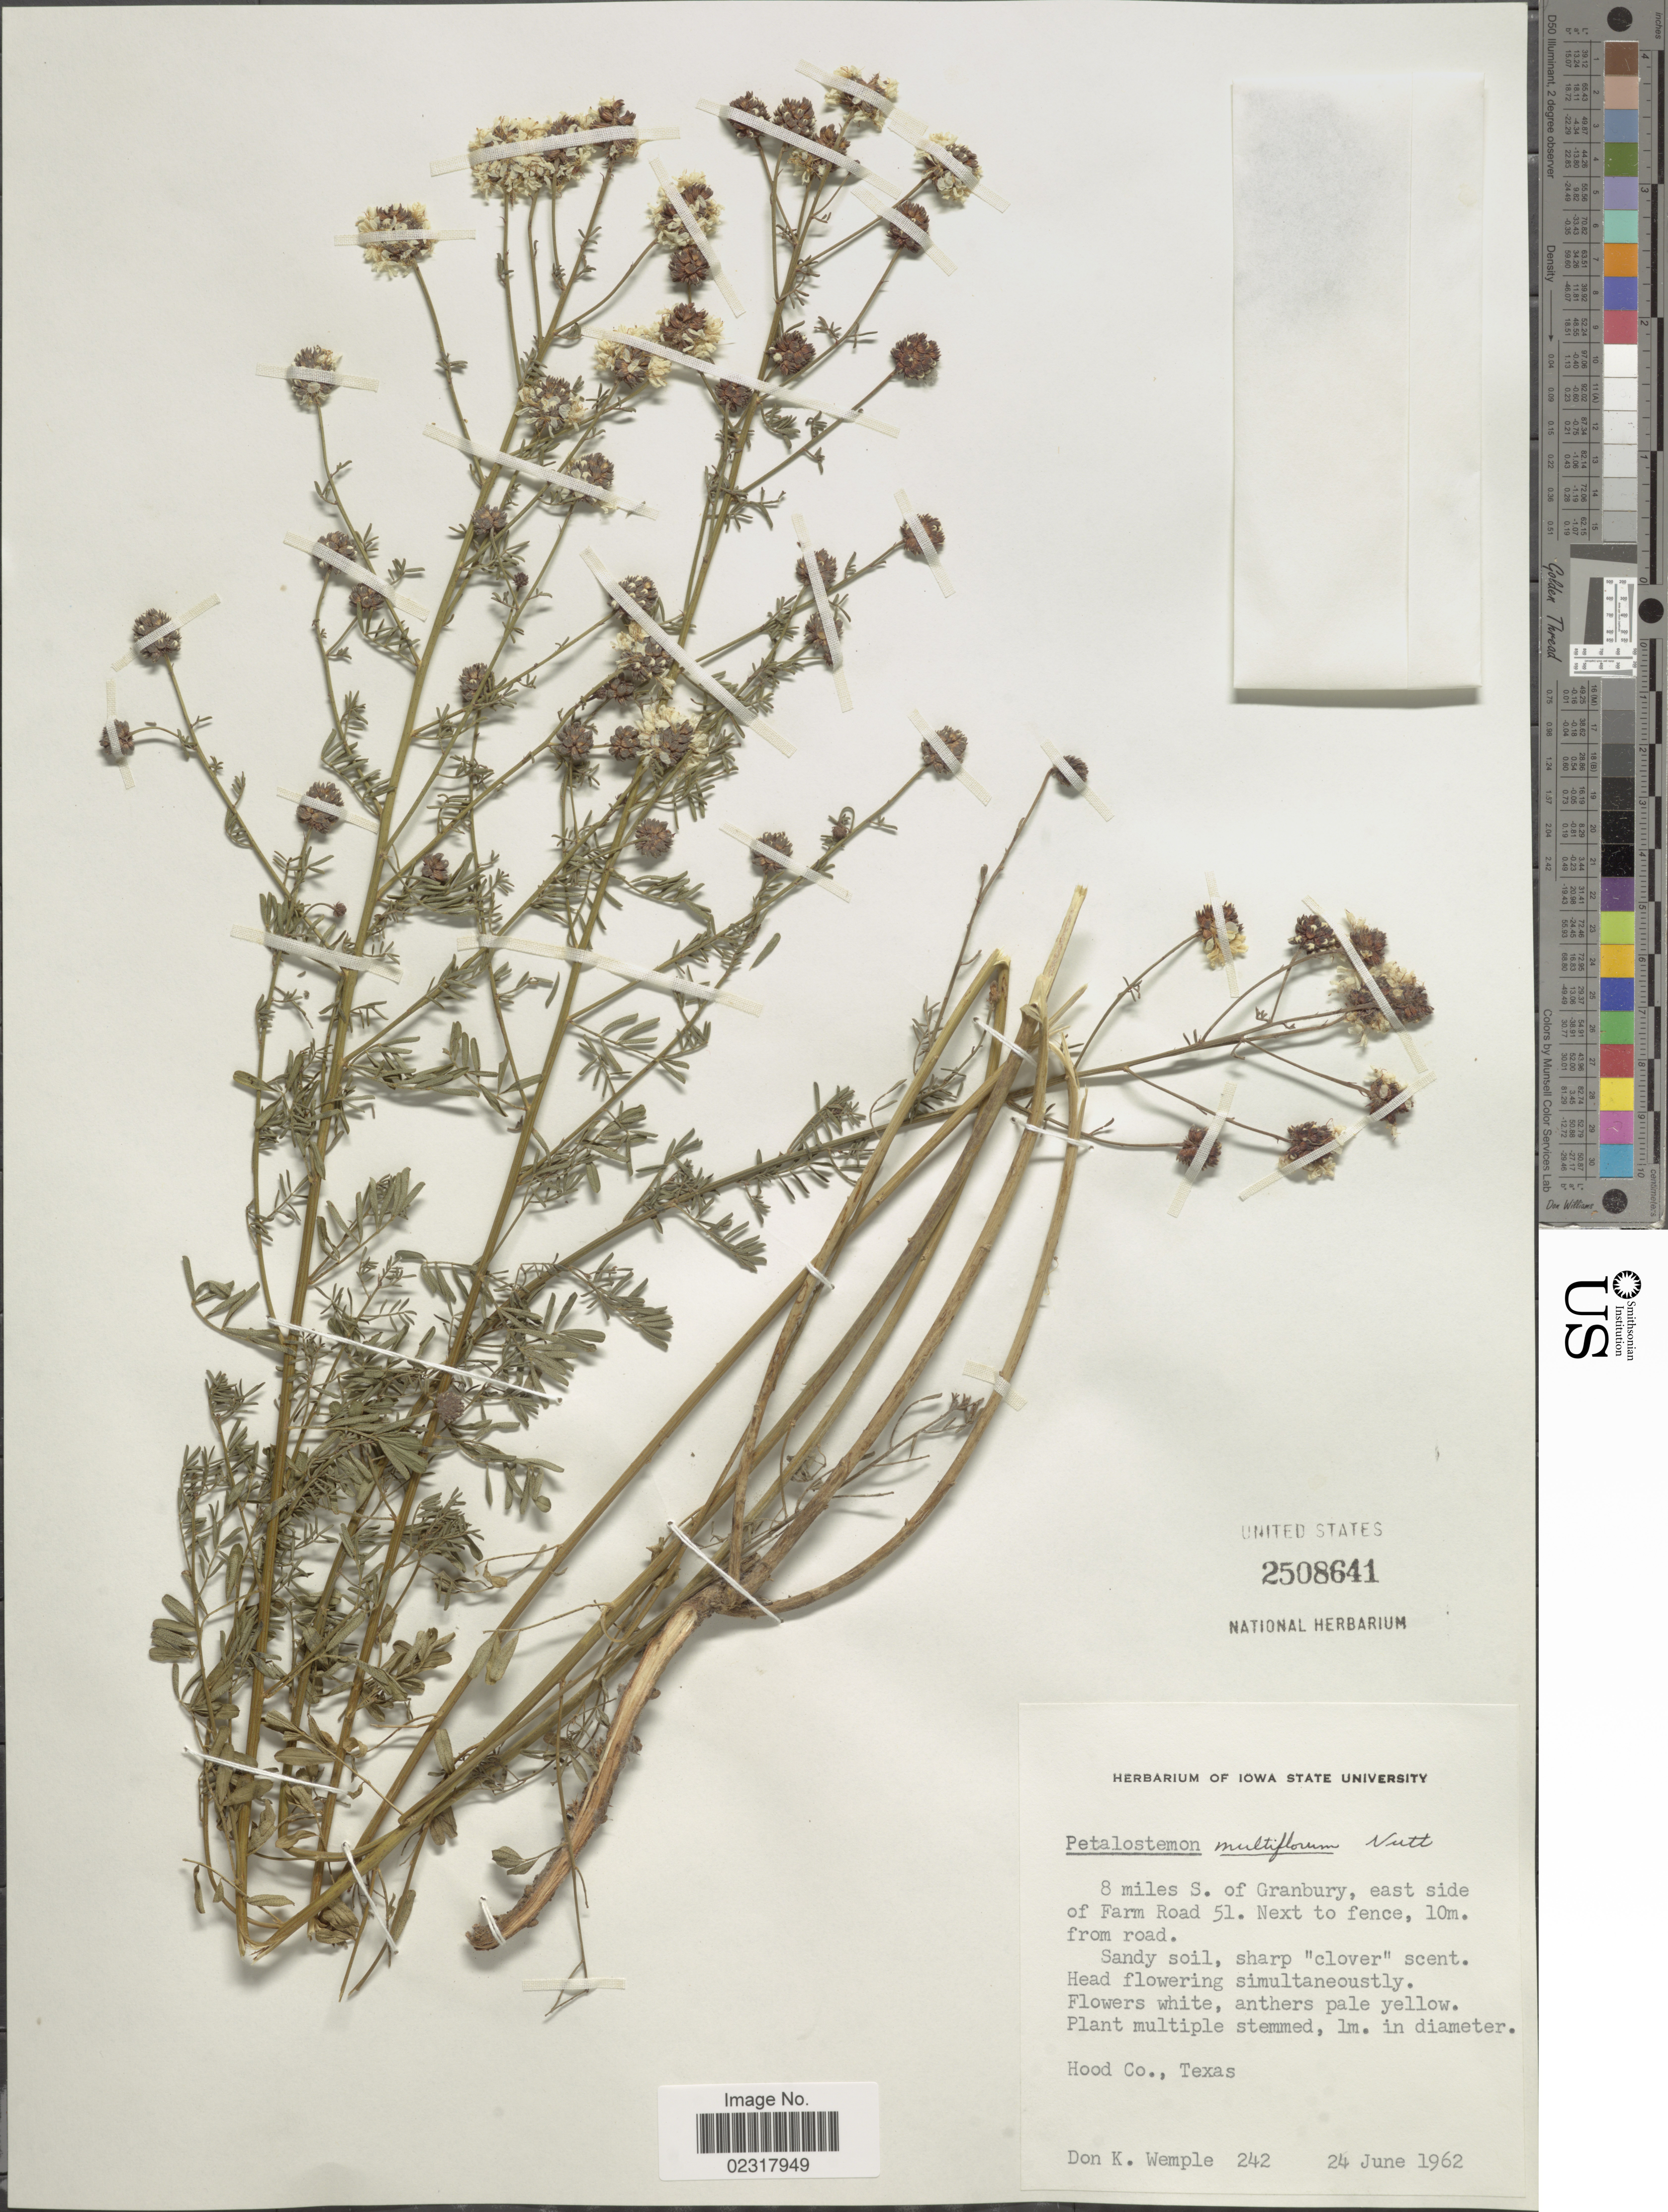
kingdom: Plantae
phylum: Tracheophyta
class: Magnoliopsida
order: Fabales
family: Fabaceae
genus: Dalea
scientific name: Dalea multiflora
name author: (Nutt.) Shinners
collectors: D. Wemple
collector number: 242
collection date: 1962-06-24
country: United States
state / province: Texas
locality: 8 miles S. of Granbury, east side of Farm Road 51. Hood Co.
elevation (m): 10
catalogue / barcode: US 2508641